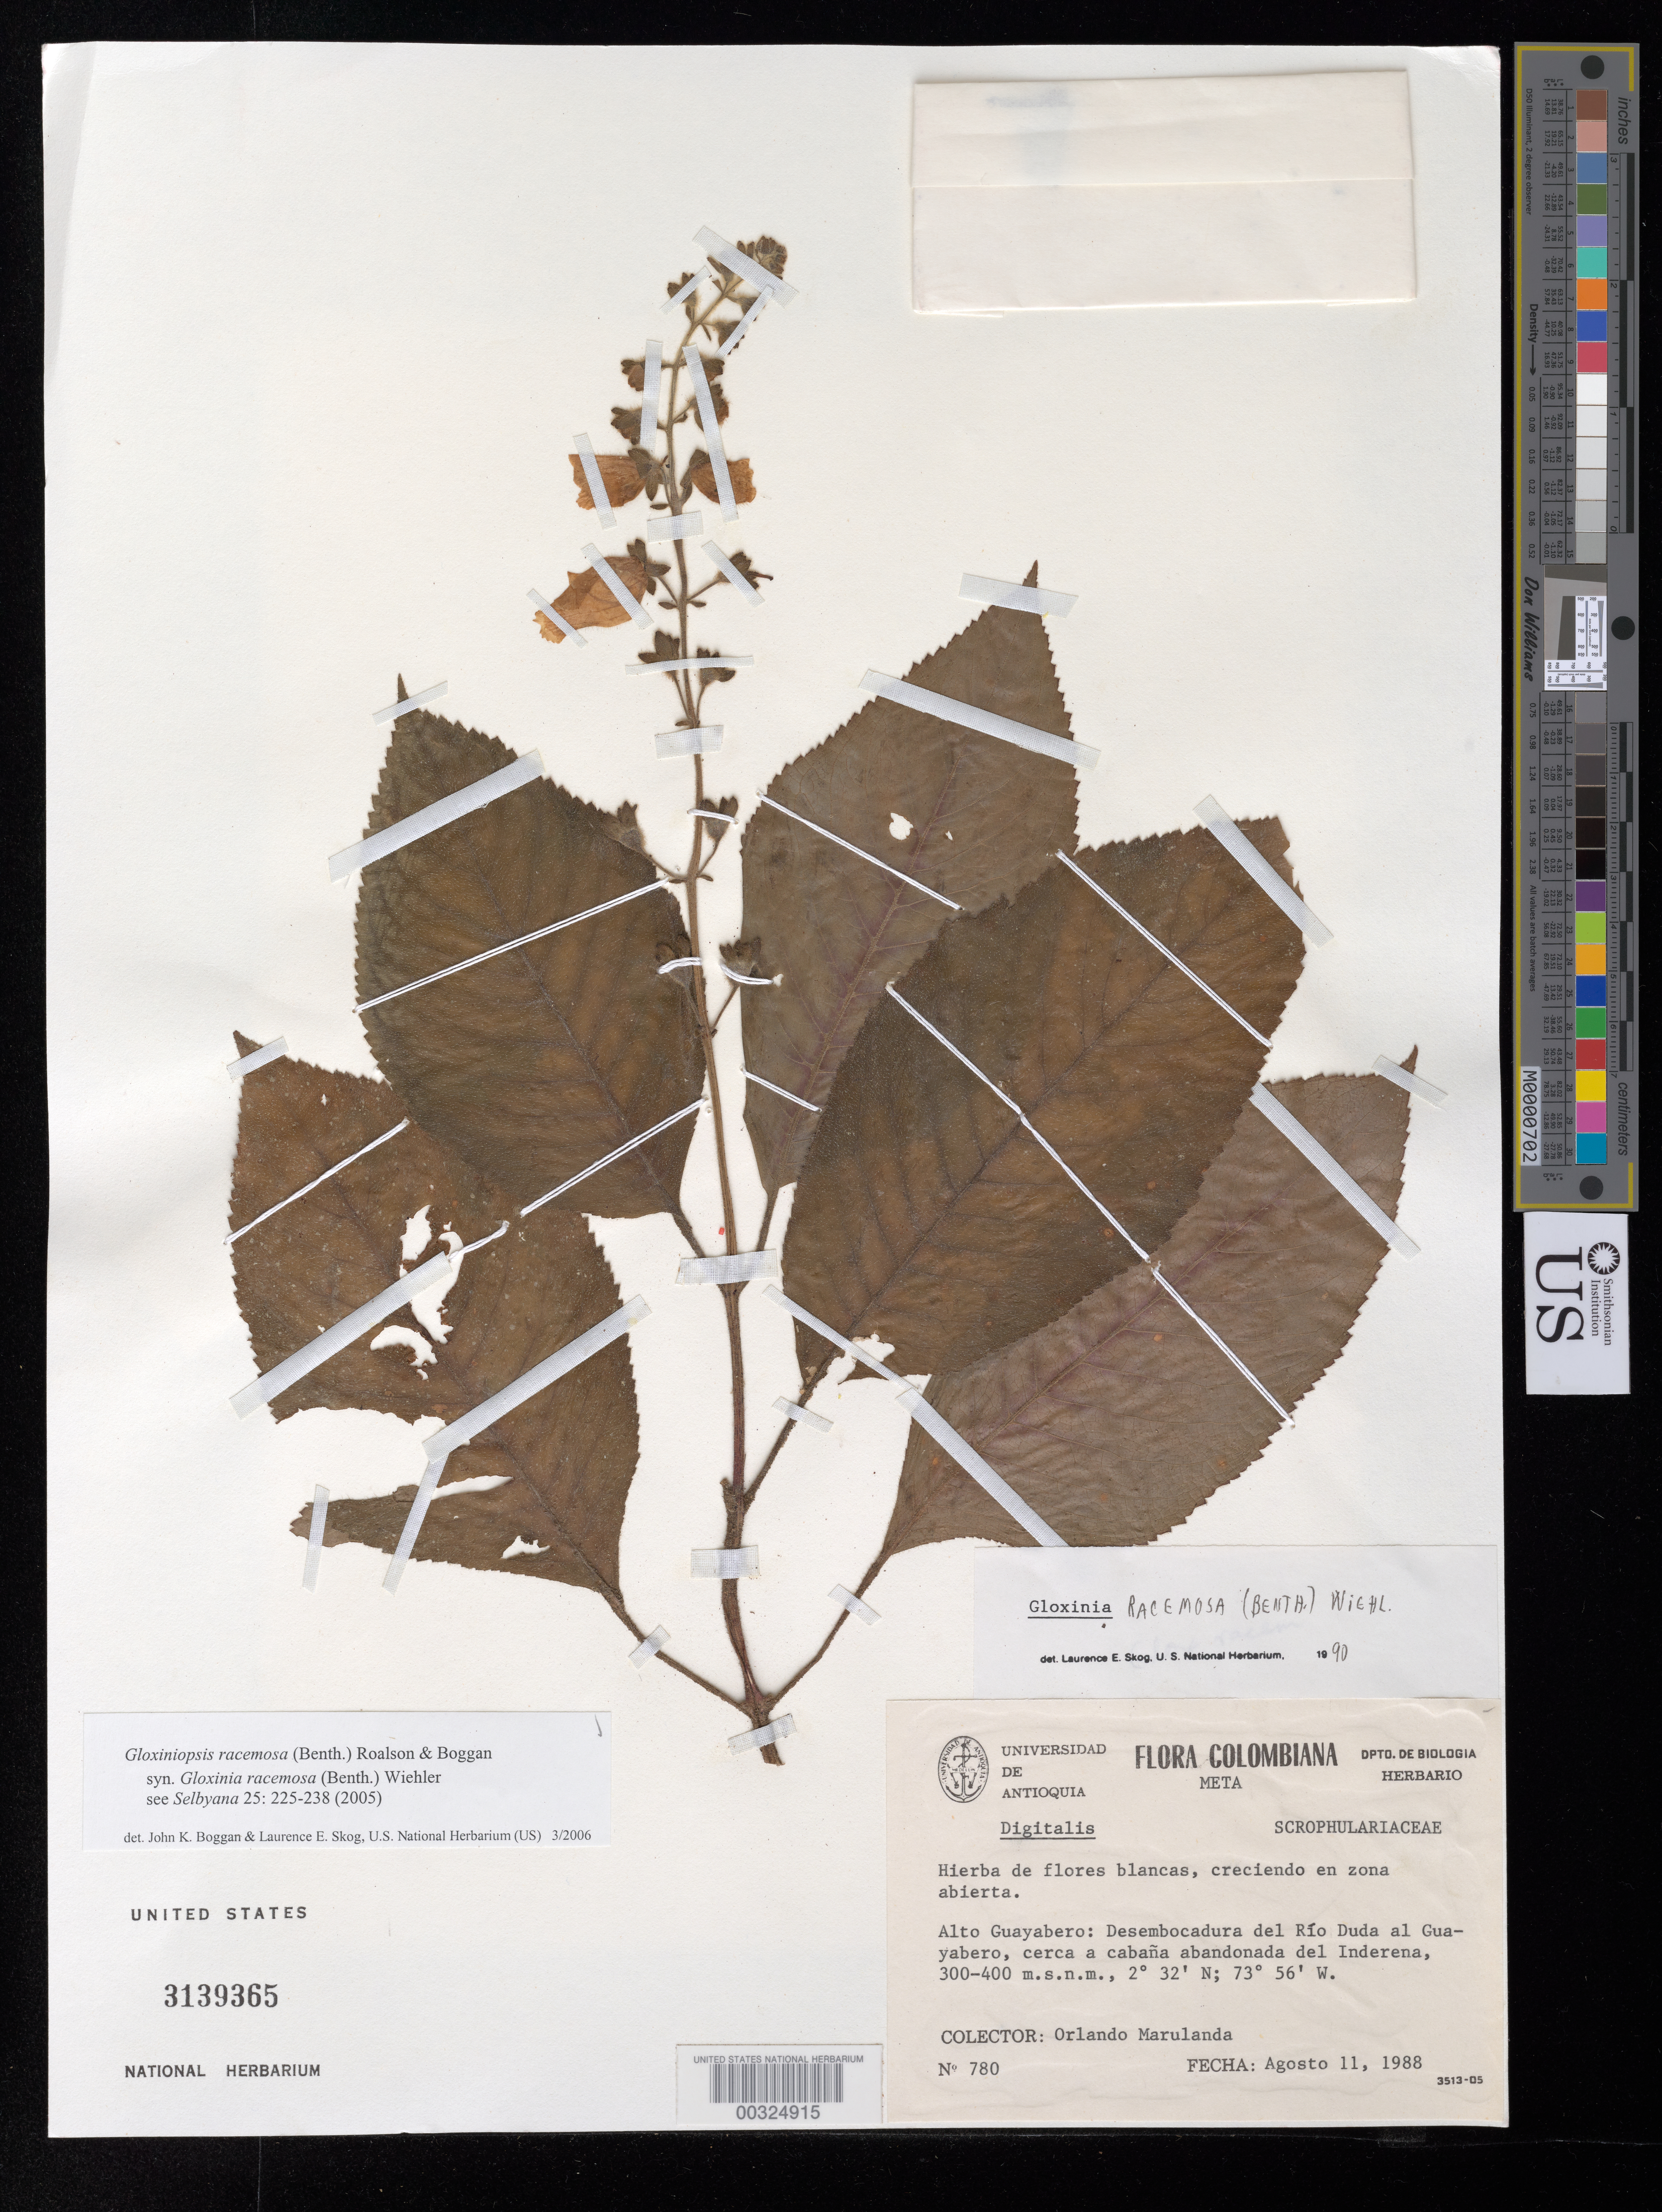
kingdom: Plantae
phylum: Tracheophyta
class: Magnoliopsida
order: Lamiales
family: Gesneriaceae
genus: Gloxiniopsis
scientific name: Gloxiniopsis racemosa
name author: (Benth.) Roalson & Boggan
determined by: Boggan, J. K.; Skog, L. E.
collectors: O. Marulanda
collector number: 780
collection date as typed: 11 Aug 1988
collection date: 1988-08-11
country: Colombia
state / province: Meta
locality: Alto Guayabero, desembocadura del Rio Duda al Guayabero, ...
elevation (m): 300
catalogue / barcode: US 3139365